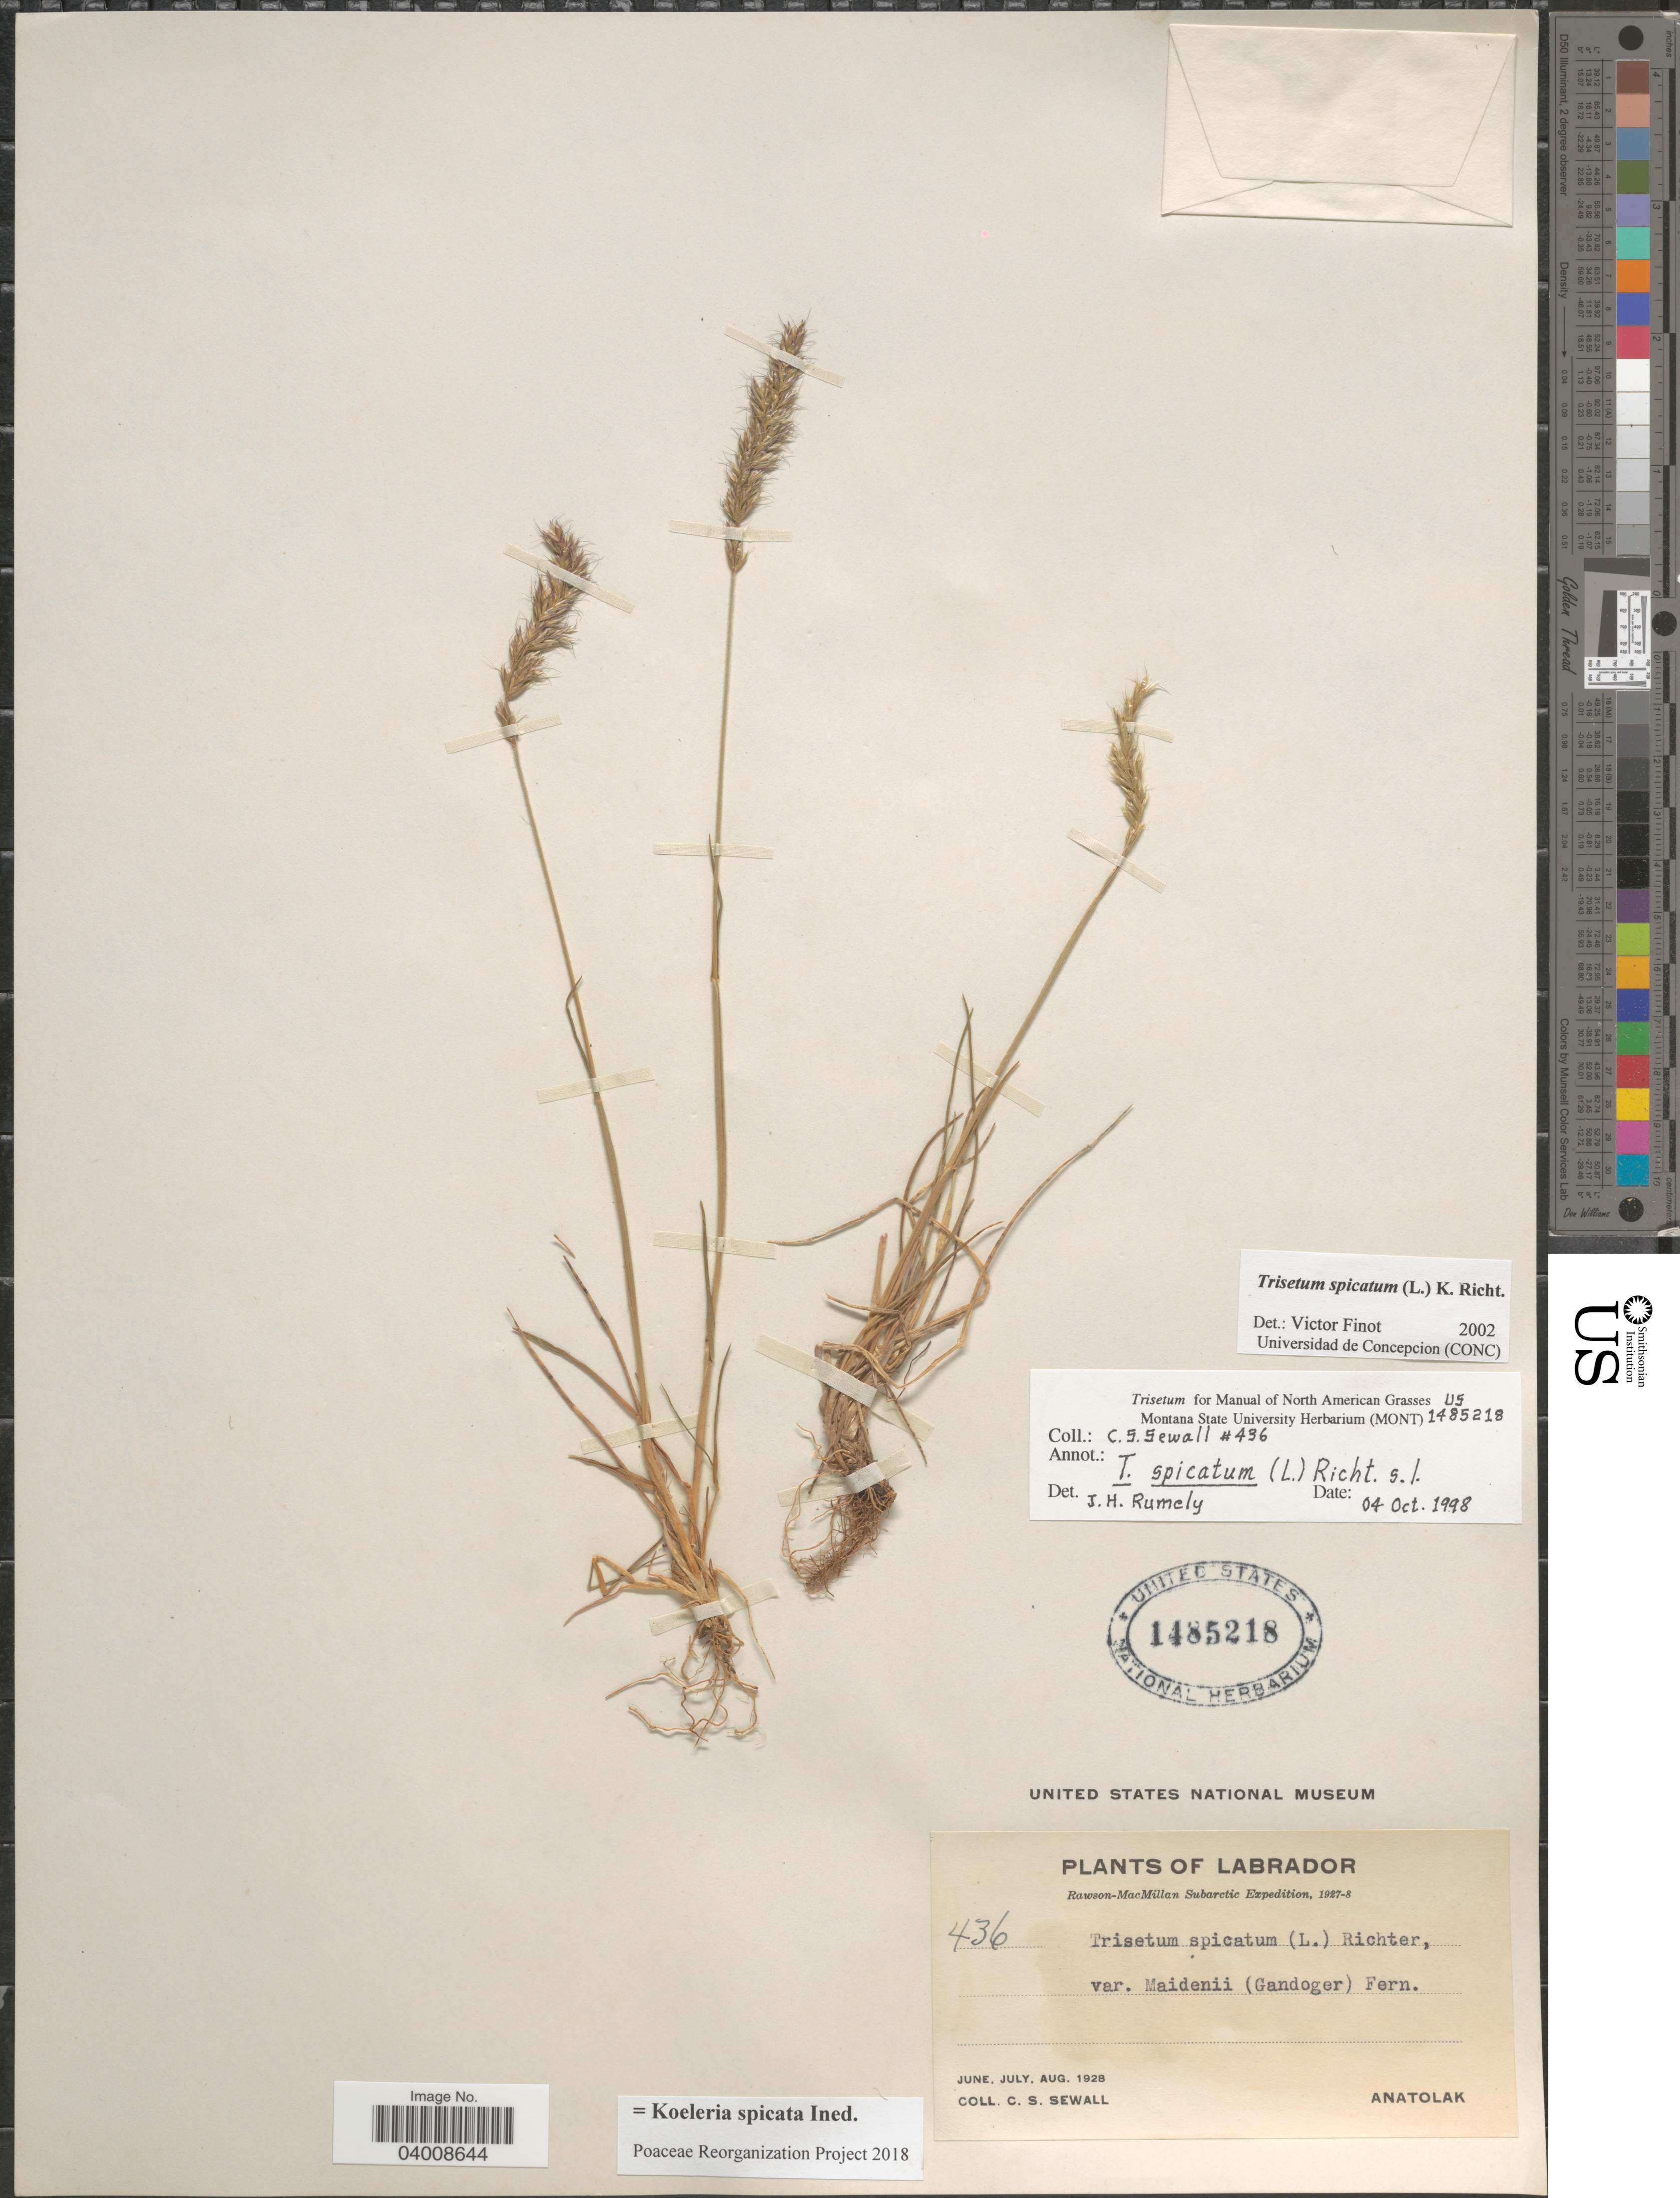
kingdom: Plantae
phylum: Tracheophyta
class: Liliopsida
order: Poales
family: Poaceae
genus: Koeleria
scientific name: Koeleria spicata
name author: (L.) Barberá et al.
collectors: C. Sewall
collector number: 436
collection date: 1928-06/1928-08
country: Canada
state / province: Newfoundland and Labrador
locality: Labrador. Anatolak.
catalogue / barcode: US 1485218